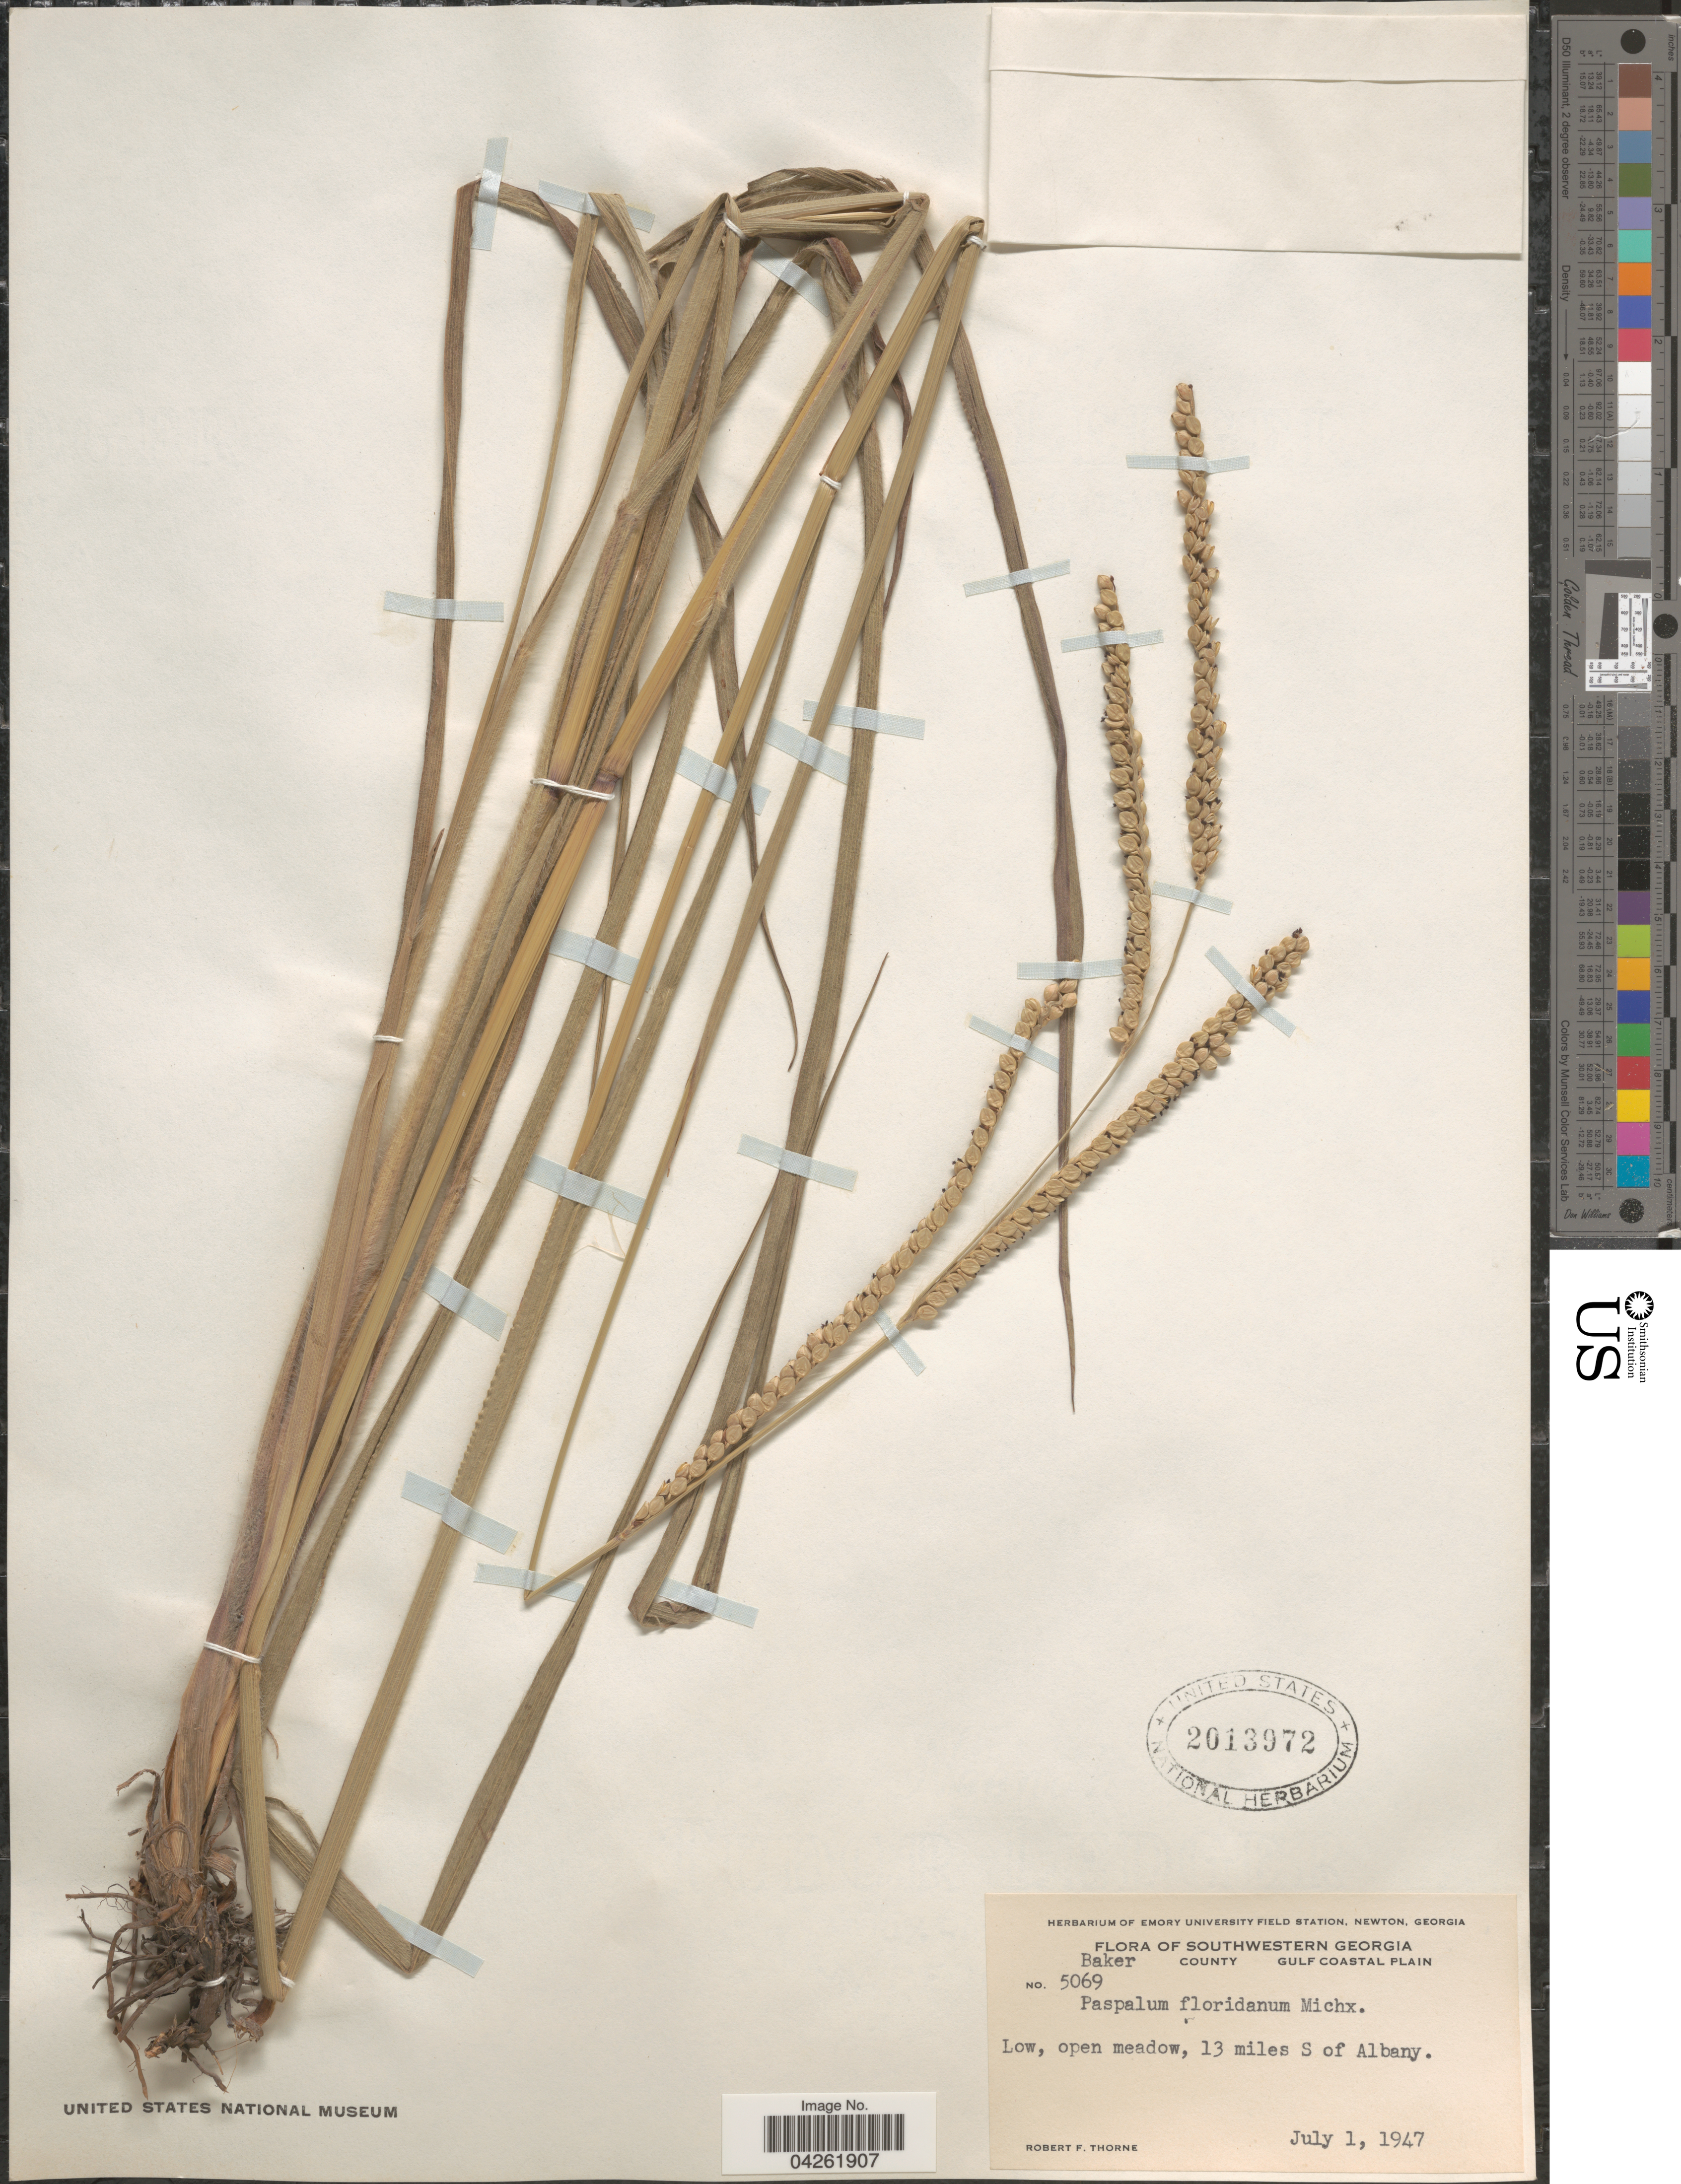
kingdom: Plantae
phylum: Tracheophyta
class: Liliopsida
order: Poales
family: Poaceae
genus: Paspalum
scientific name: Paspalum floridanum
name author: Michx.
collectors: R. F. Thorne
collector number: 5069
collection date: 1947-07-01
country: United States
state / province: Georgia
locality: Southwestern Georgia. Baker County. Gulf Coastal Plain. Low, open meadow, 13 miles S of Albany.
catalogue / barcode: US 2013972